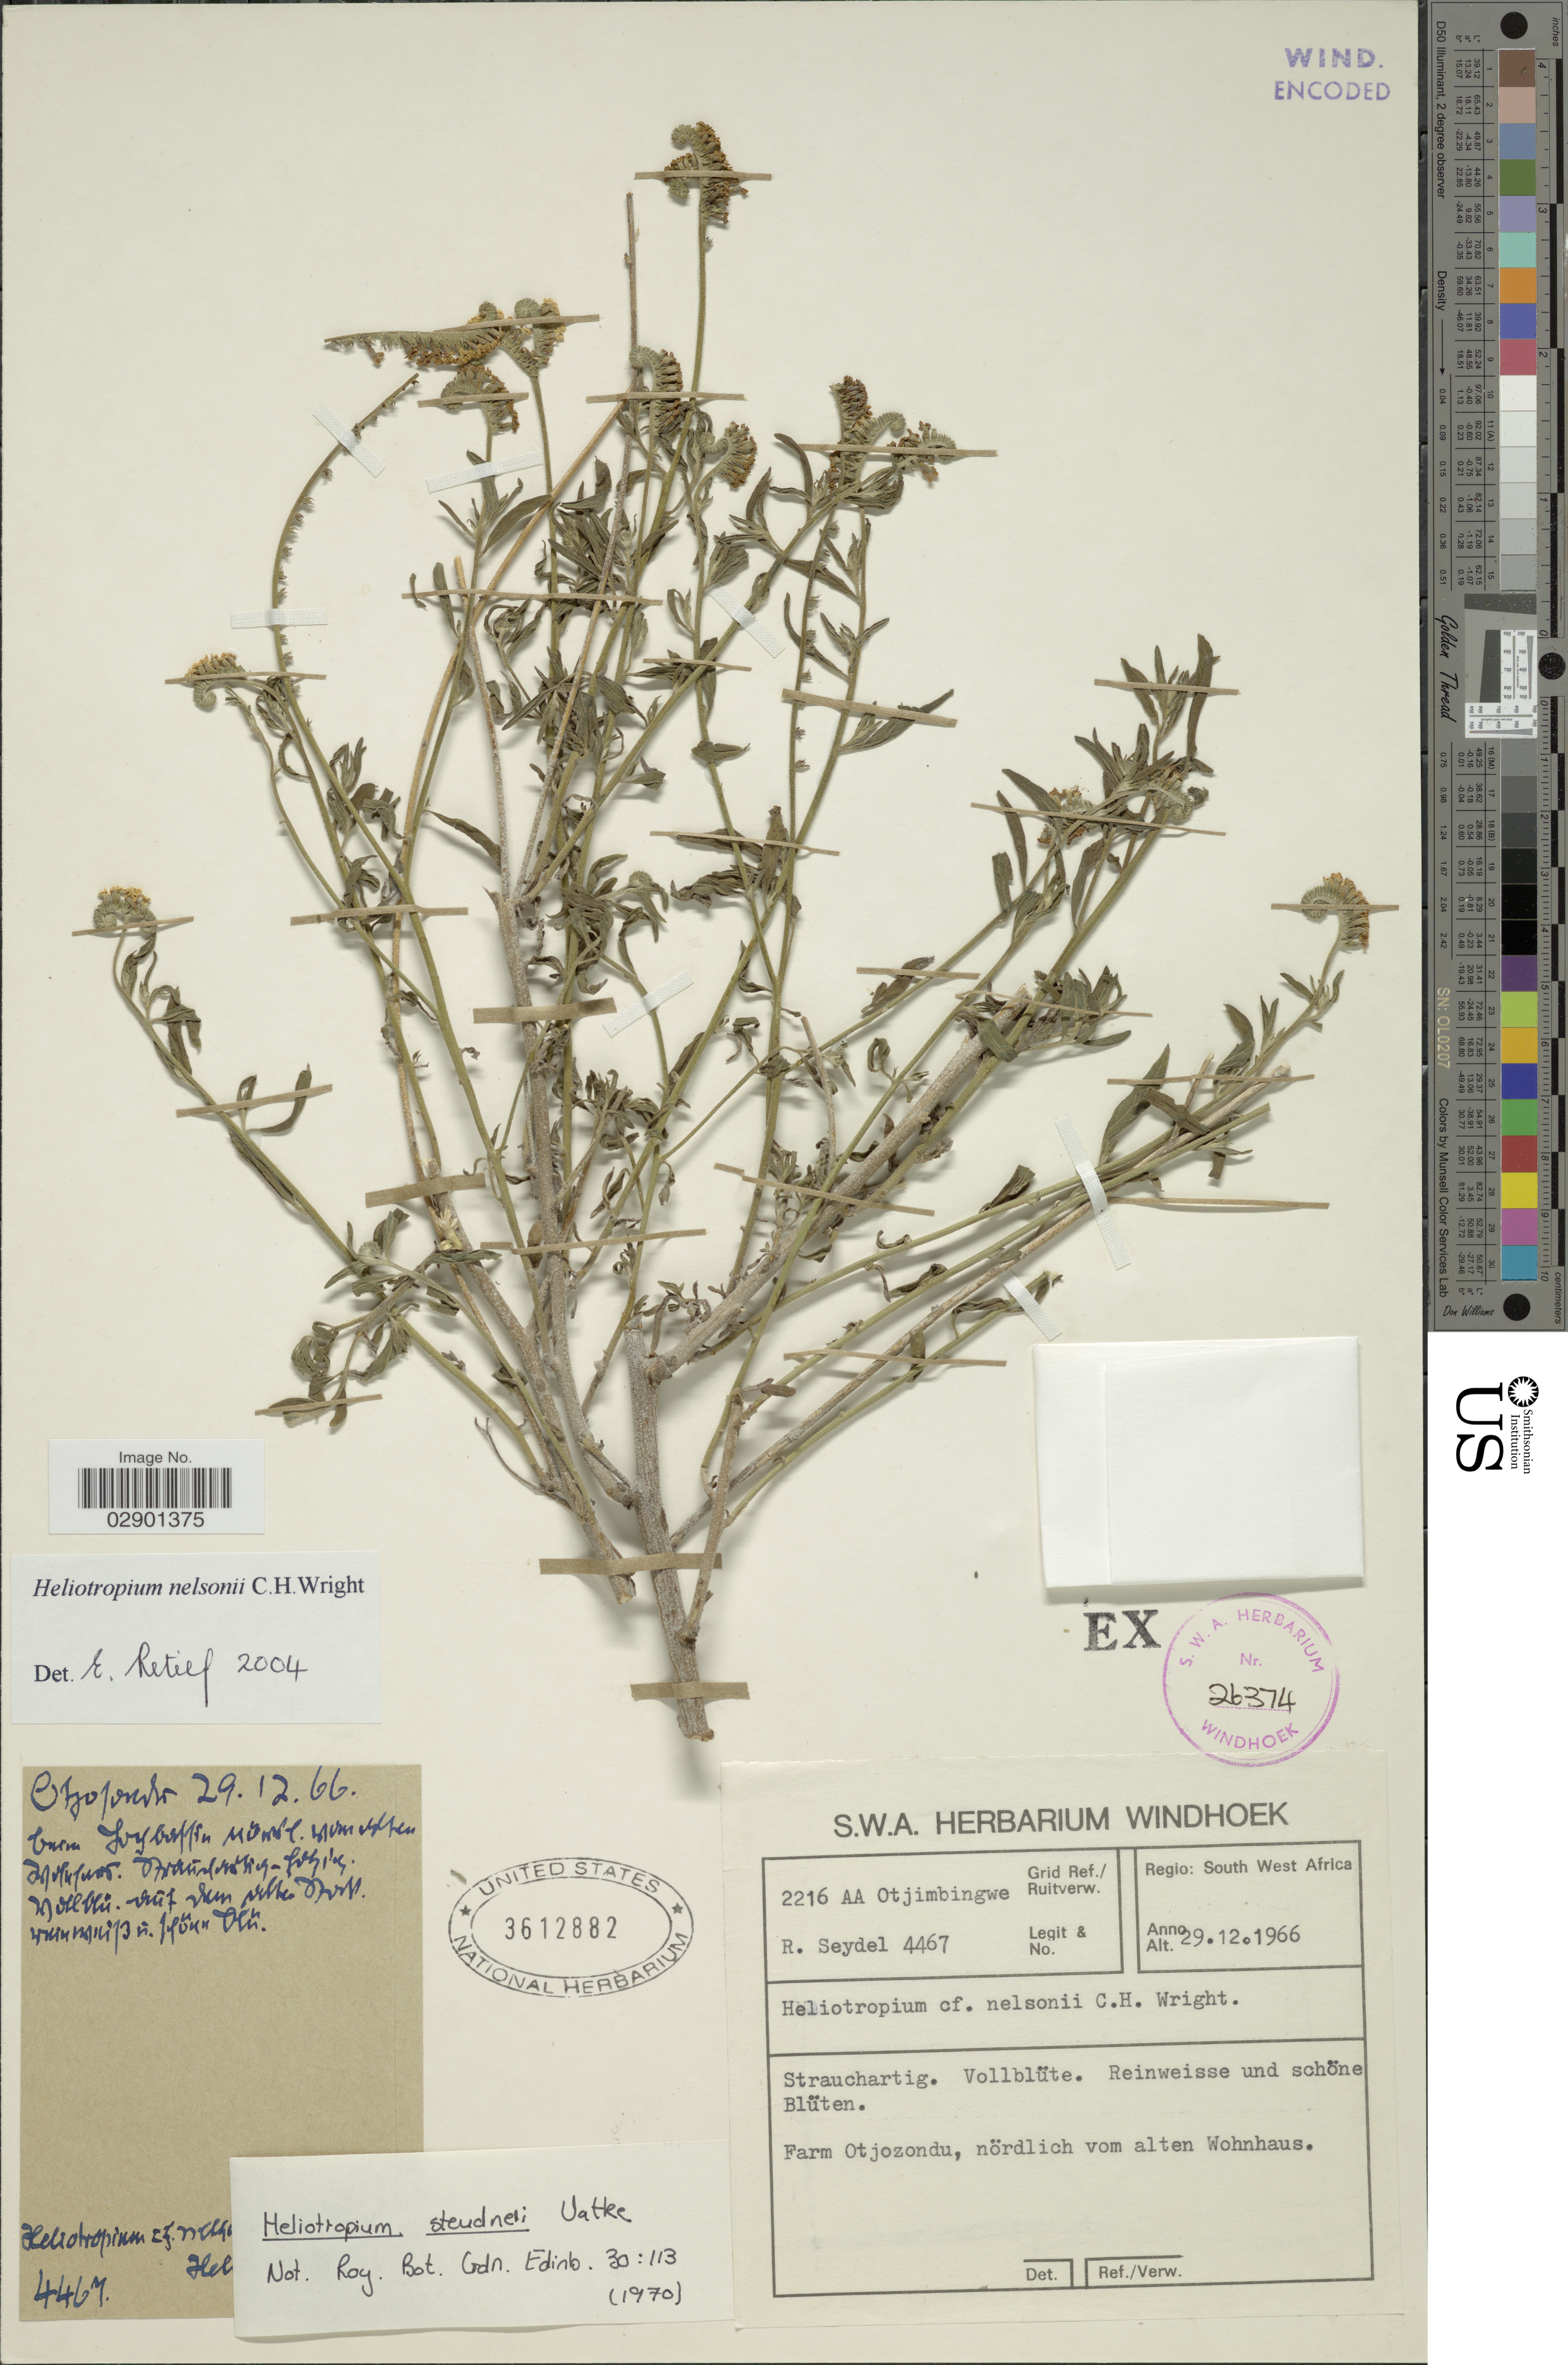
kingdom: Plantae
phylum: Tracheophyta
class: Magnoliopsida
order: Boraginales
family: Heliotropiaceae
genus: Heliotropium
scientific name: Heliotropium nelsonii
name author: C.H. Wright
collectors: R. Seydel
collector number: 4467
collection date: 1966-12-29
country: Namibia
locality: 2216 AA Otjimbingwe Grid Ref./ Ruitverw. Regio: South West Africa. Farm Otjozondu, nördlich vom alten Wohnhaus.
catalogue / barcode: US 3612882